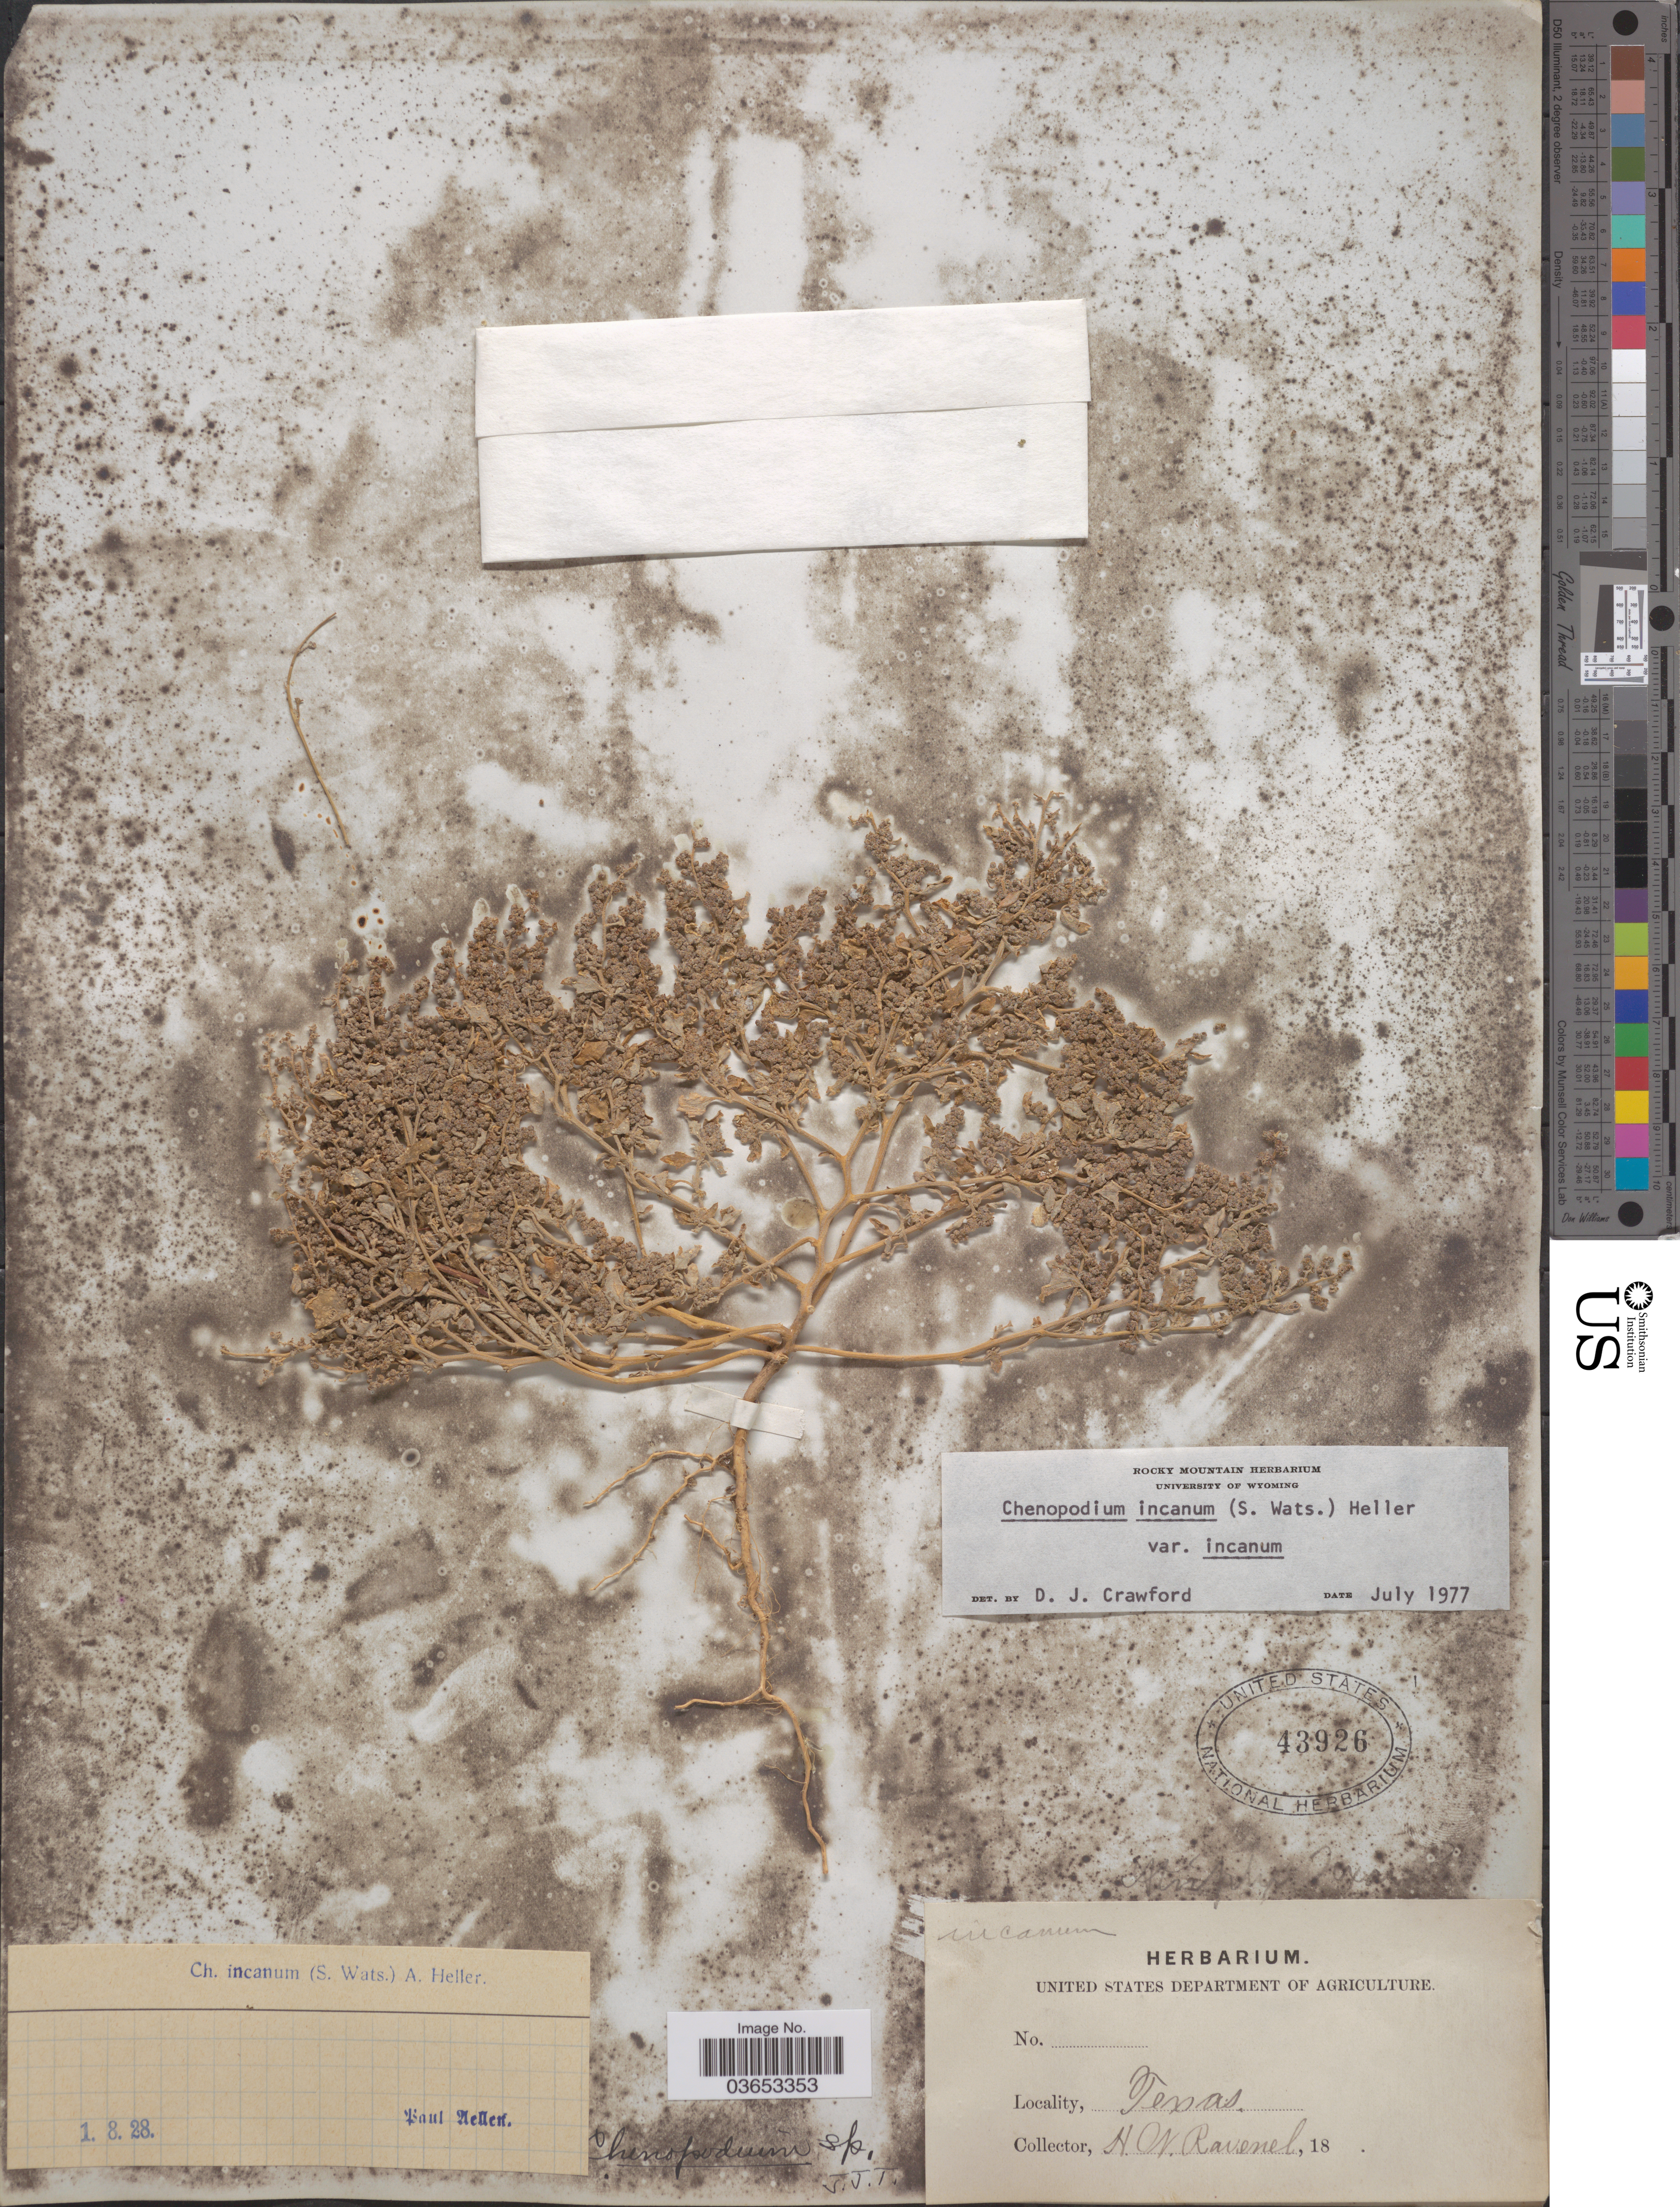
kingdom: Plantae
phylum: Tracheophyta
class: Magnoliopsida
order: Caryophyllales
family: Amaranthaceae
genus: Chenopodium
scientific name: Chenopodium incanum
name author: (S. Watson) A. Heller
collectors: H. Ravenel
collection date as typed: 18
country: United States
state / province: Texas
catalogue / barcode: US 43926